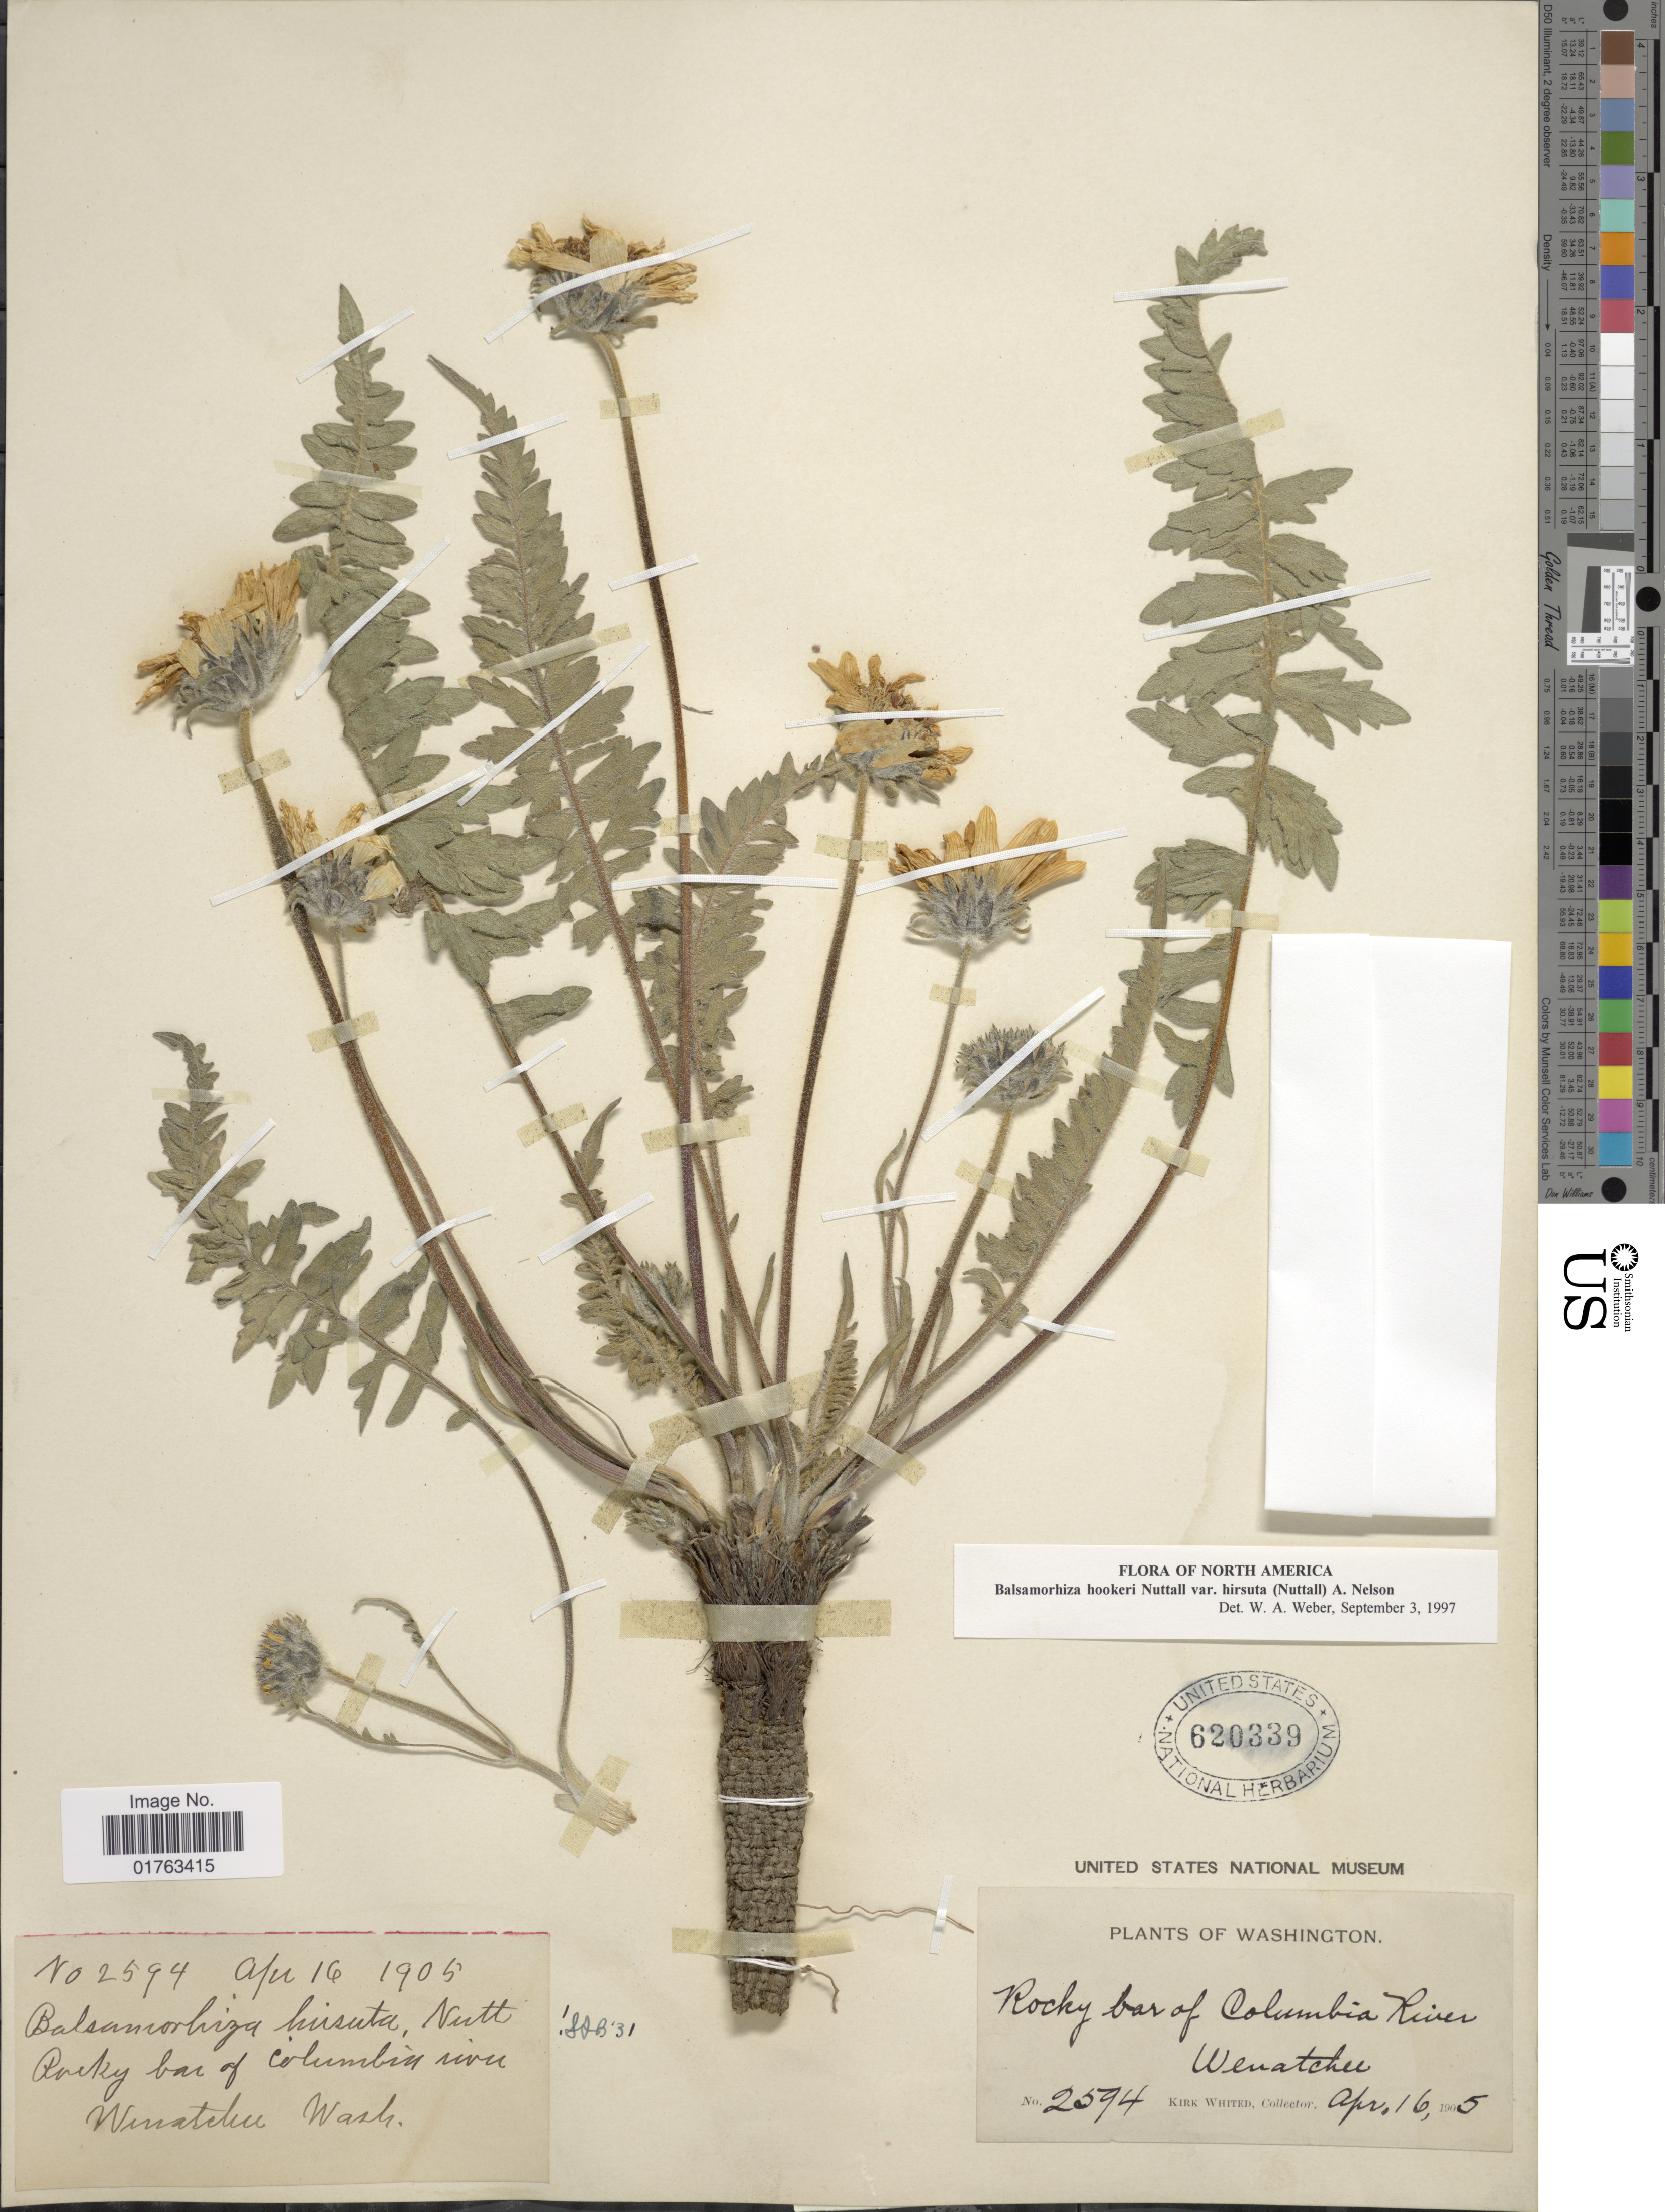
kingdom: Plantae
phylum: Tracheophyta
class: Magnoliopsida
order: Asterales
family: Asteraceae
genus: Balsamorhiza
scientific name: Balsamorhiza hookeri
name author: Nutt.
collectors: K. Whited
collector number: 2594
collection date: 1905-04-16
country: United States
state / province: Washington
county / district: Chelan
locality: Rocky bar of Columbia River, Wenatchee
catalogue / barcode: US 620339